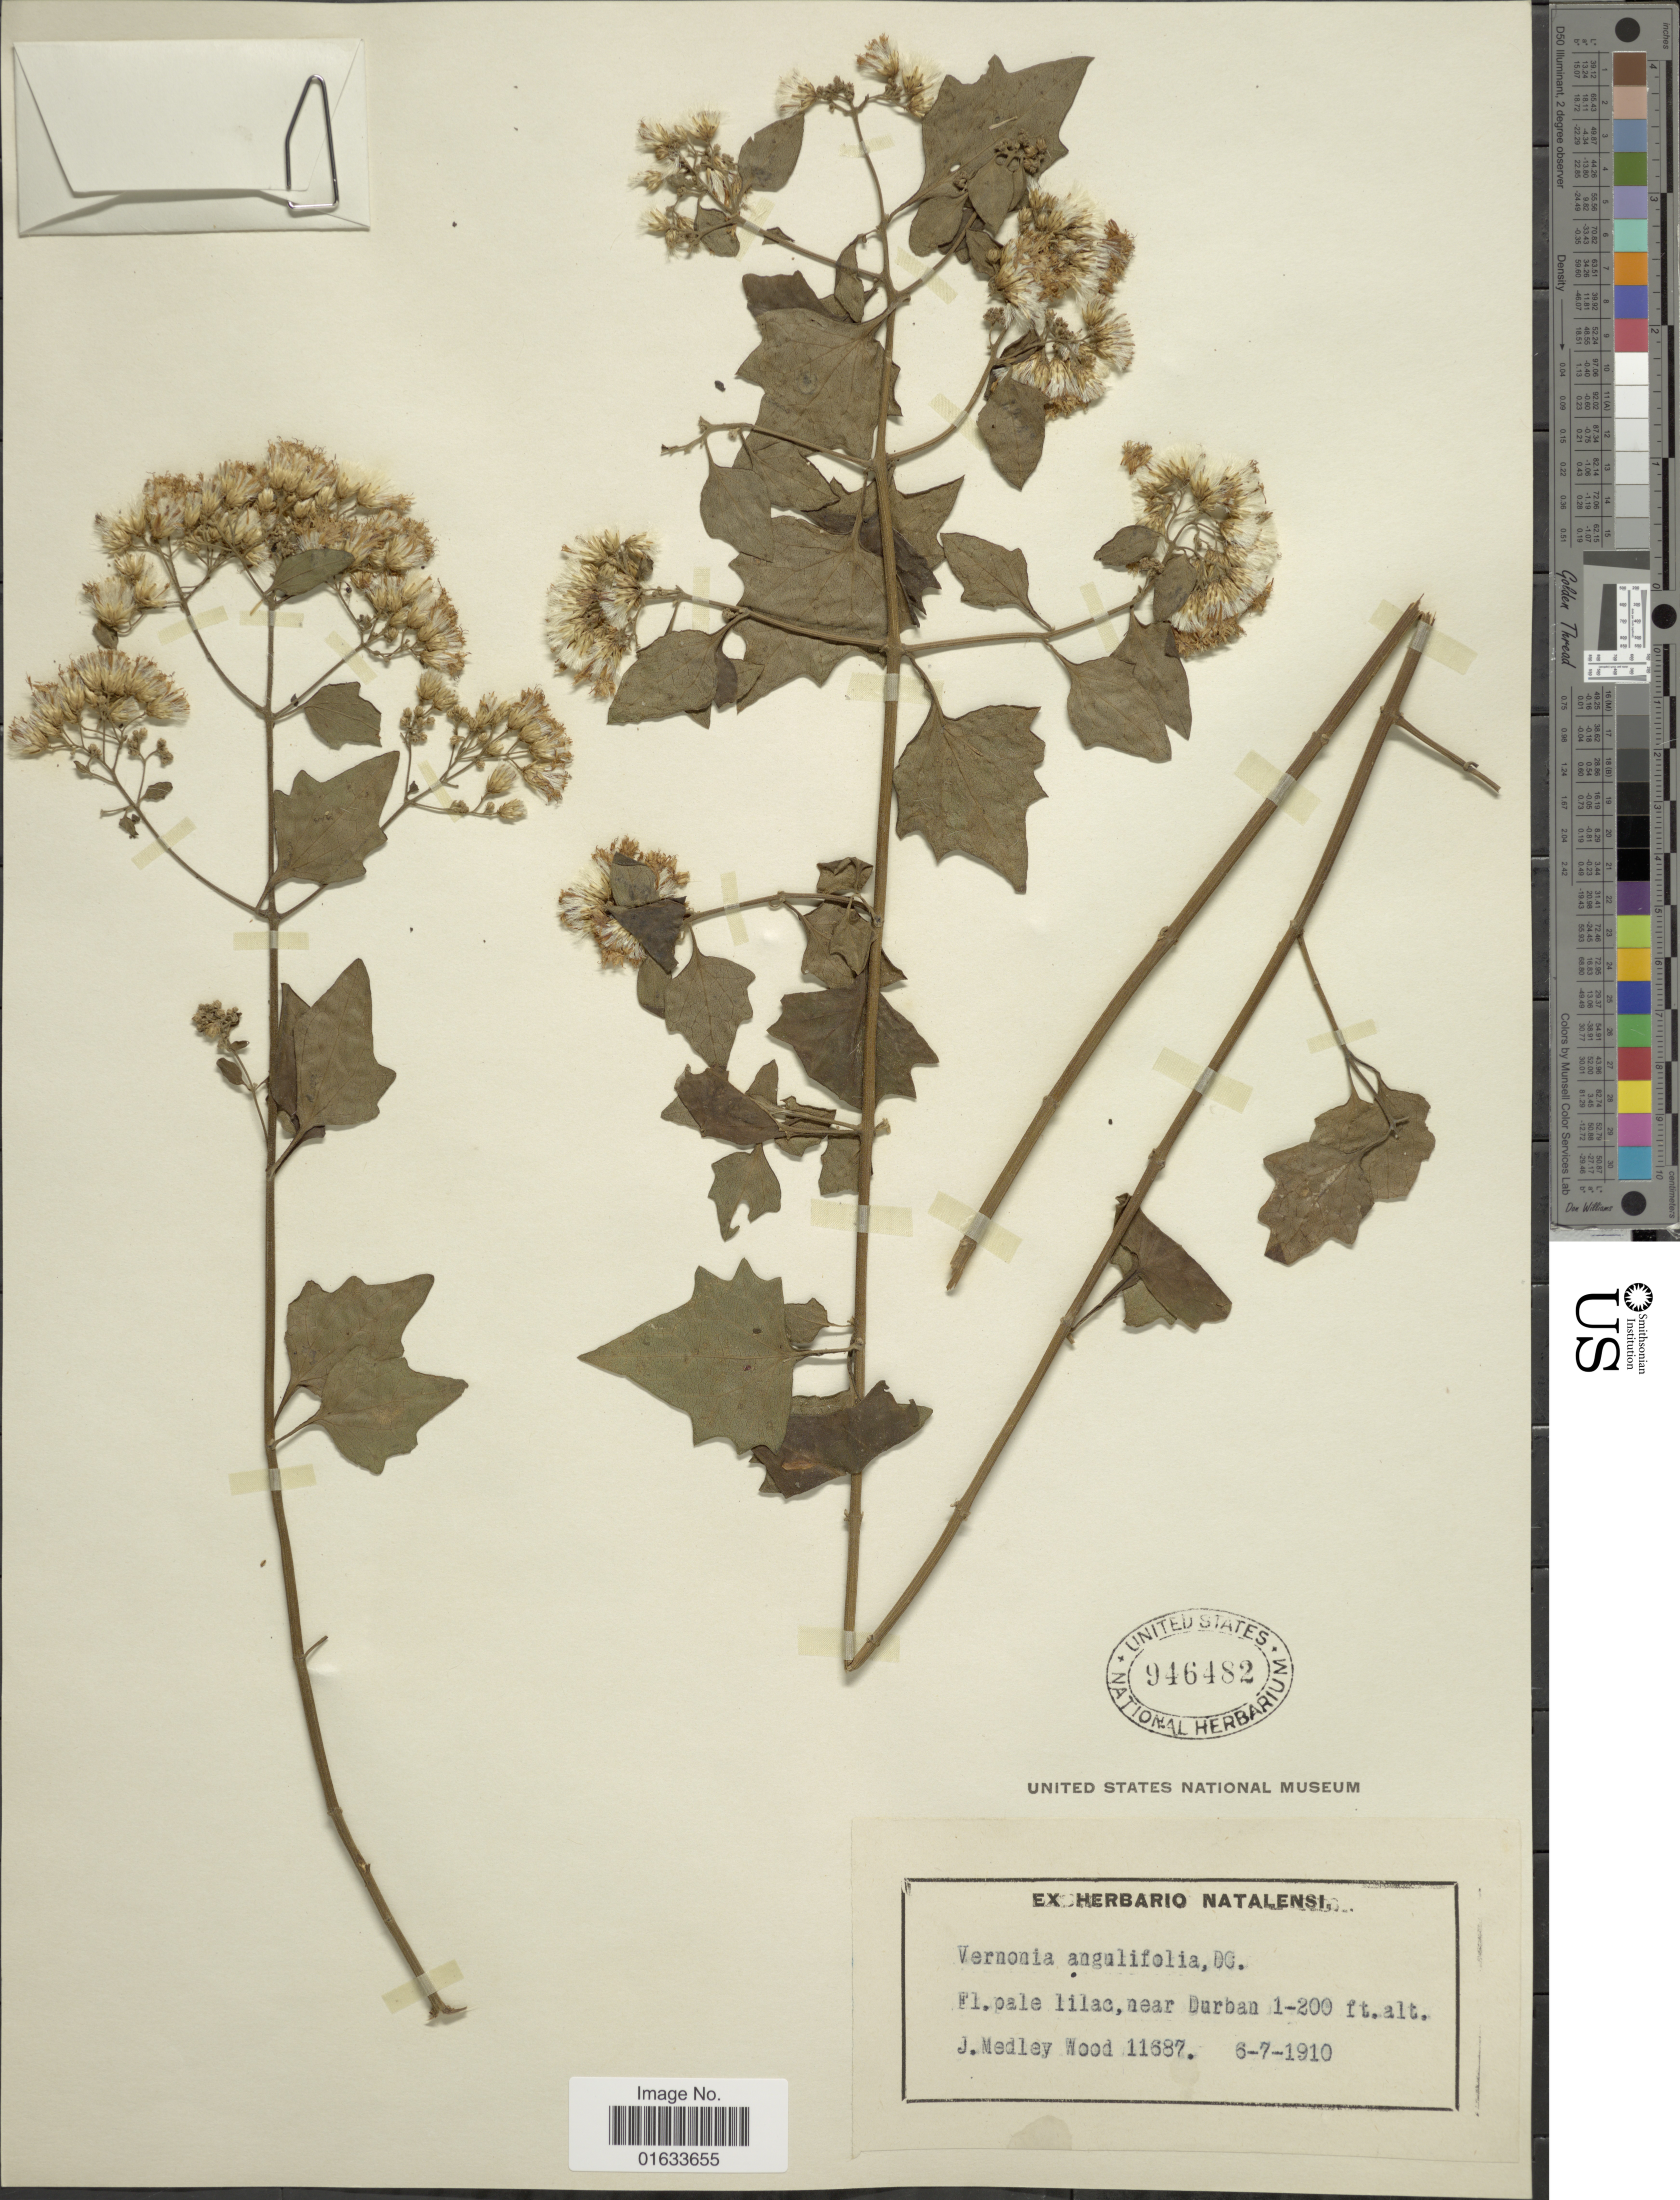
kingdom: Plantae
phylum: Tracheophyta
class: Magnoliopsida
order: Asterales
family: Asteraceae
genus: Distephanus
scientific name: Distephanus angulifolius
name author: (DC.) H. Rob. & B. Kahn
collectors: J. M. Wood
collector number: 11687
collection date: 1910-07-06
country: South Africa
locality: Fl. pale lilac, near Durban.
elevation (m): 366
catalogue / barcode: US 946482